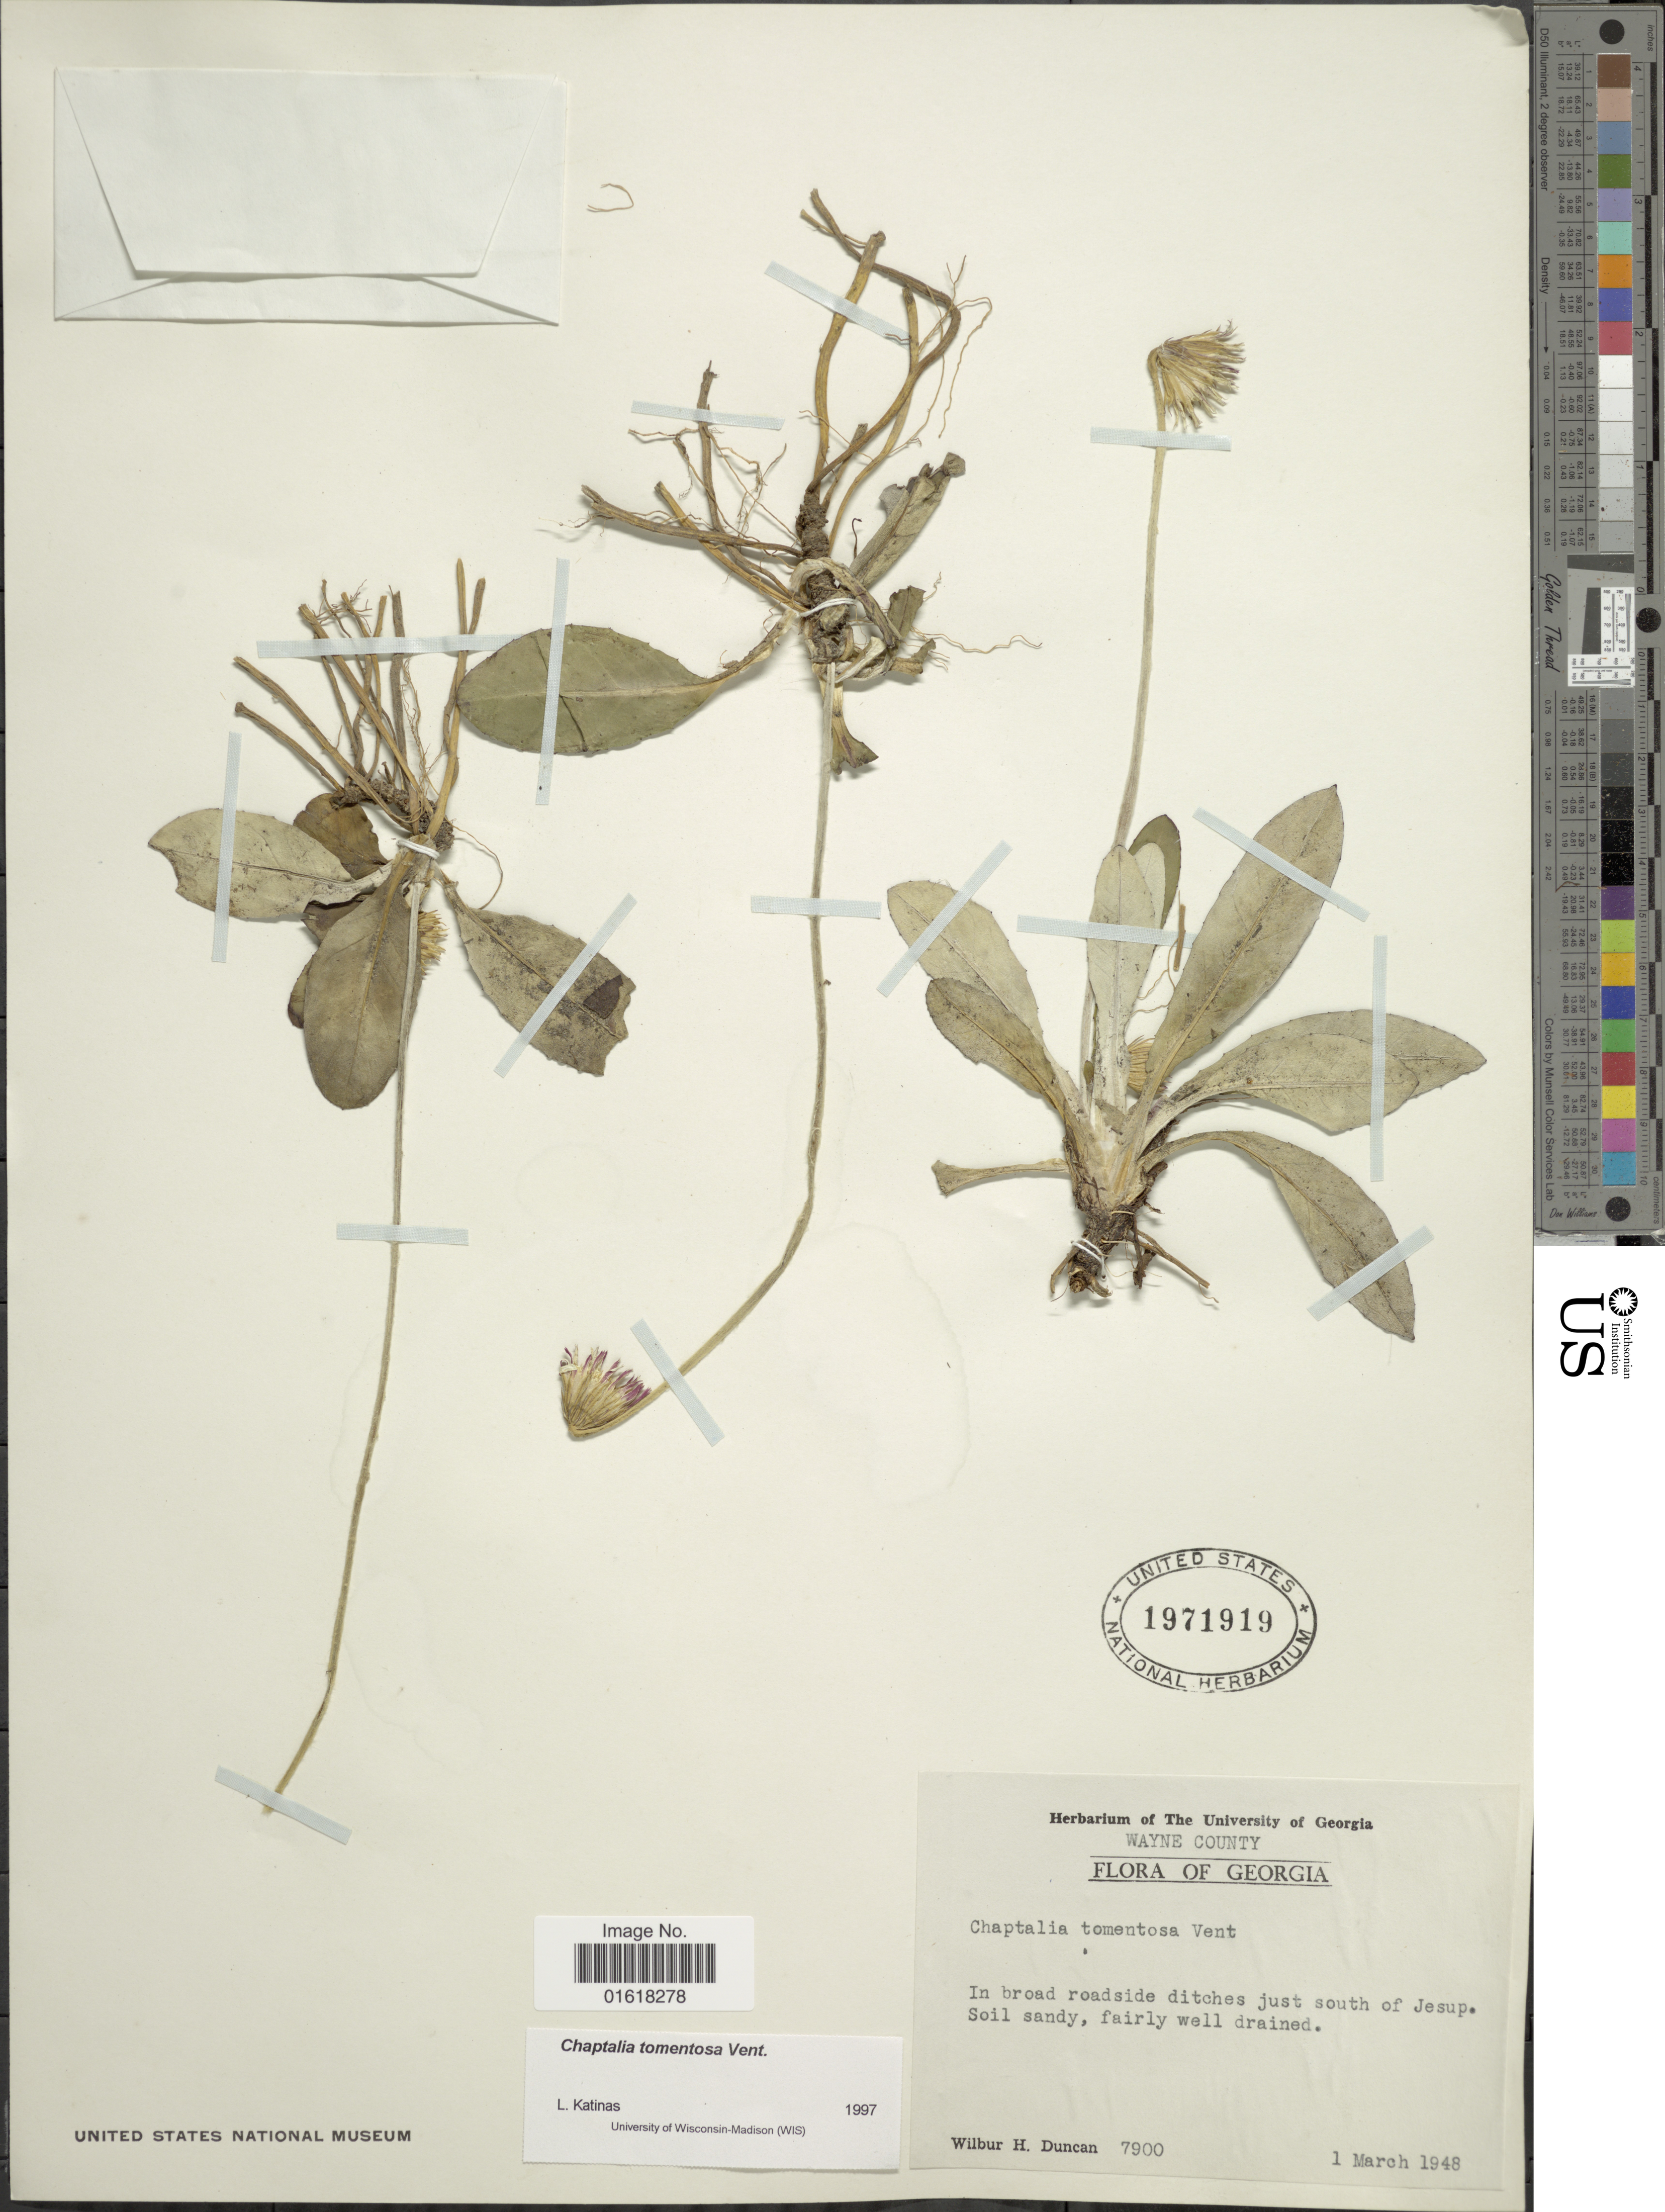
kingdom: Plantae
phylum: Tracheophyta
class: Magnoliopsida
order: Asterales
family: Asteraceae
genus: Chaptalia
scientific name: Chaptalia tomentosa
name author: Vent.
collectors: W. H. Duncan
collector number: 7900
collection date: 1948-03-01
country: United States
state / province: Georgia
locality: Wayne County. In broad roadside ditches just south of Jesup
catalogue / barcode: US 1971919